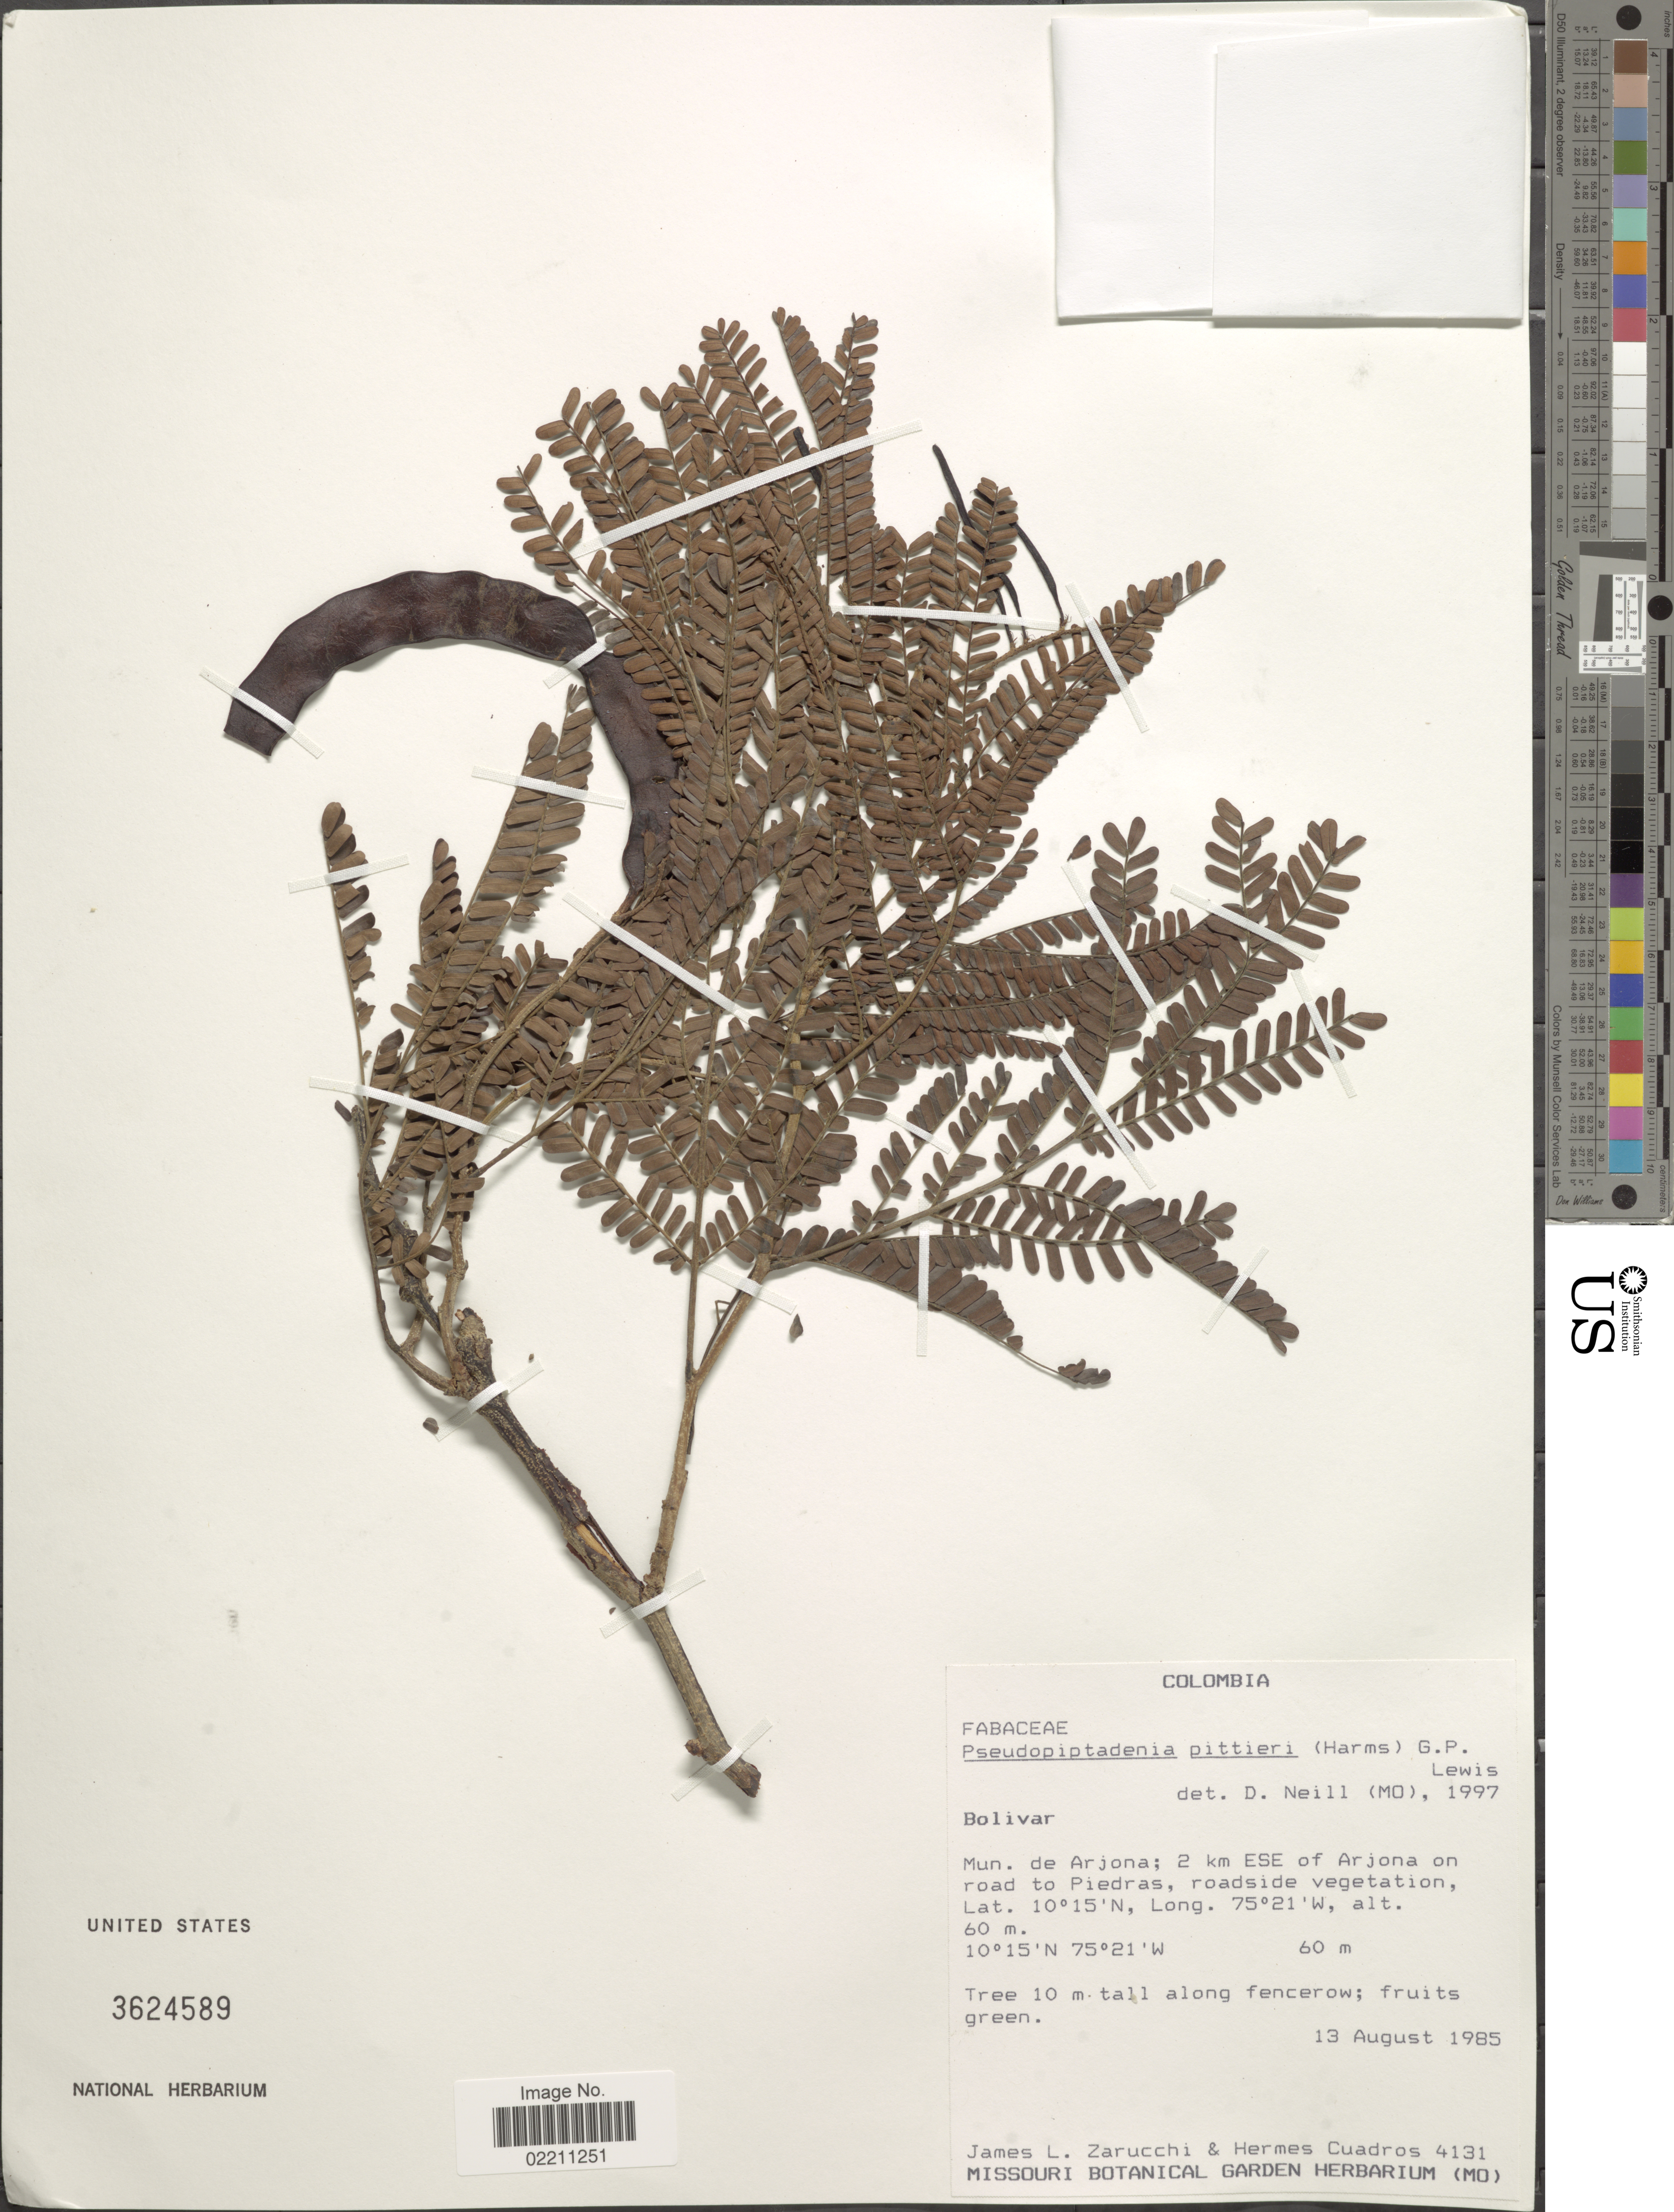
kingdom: Plantae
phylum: Tracheophyta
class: Magnoliopsida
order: Fabales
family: Fabaceae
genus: Marlimorimia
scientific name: Marlimorimia pittieri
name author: (Harms) L.P. Queiroz & L.M. Borges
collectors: J. L. Zarucchi & H. Cuadros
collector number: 4131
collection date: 1985-08-13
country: Colombia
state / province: Bolívar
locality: Bolivar, Mun. de Arjona; 2 km ESE of Arjona on road to Piedras.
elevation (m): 60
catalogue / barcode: US 3624589